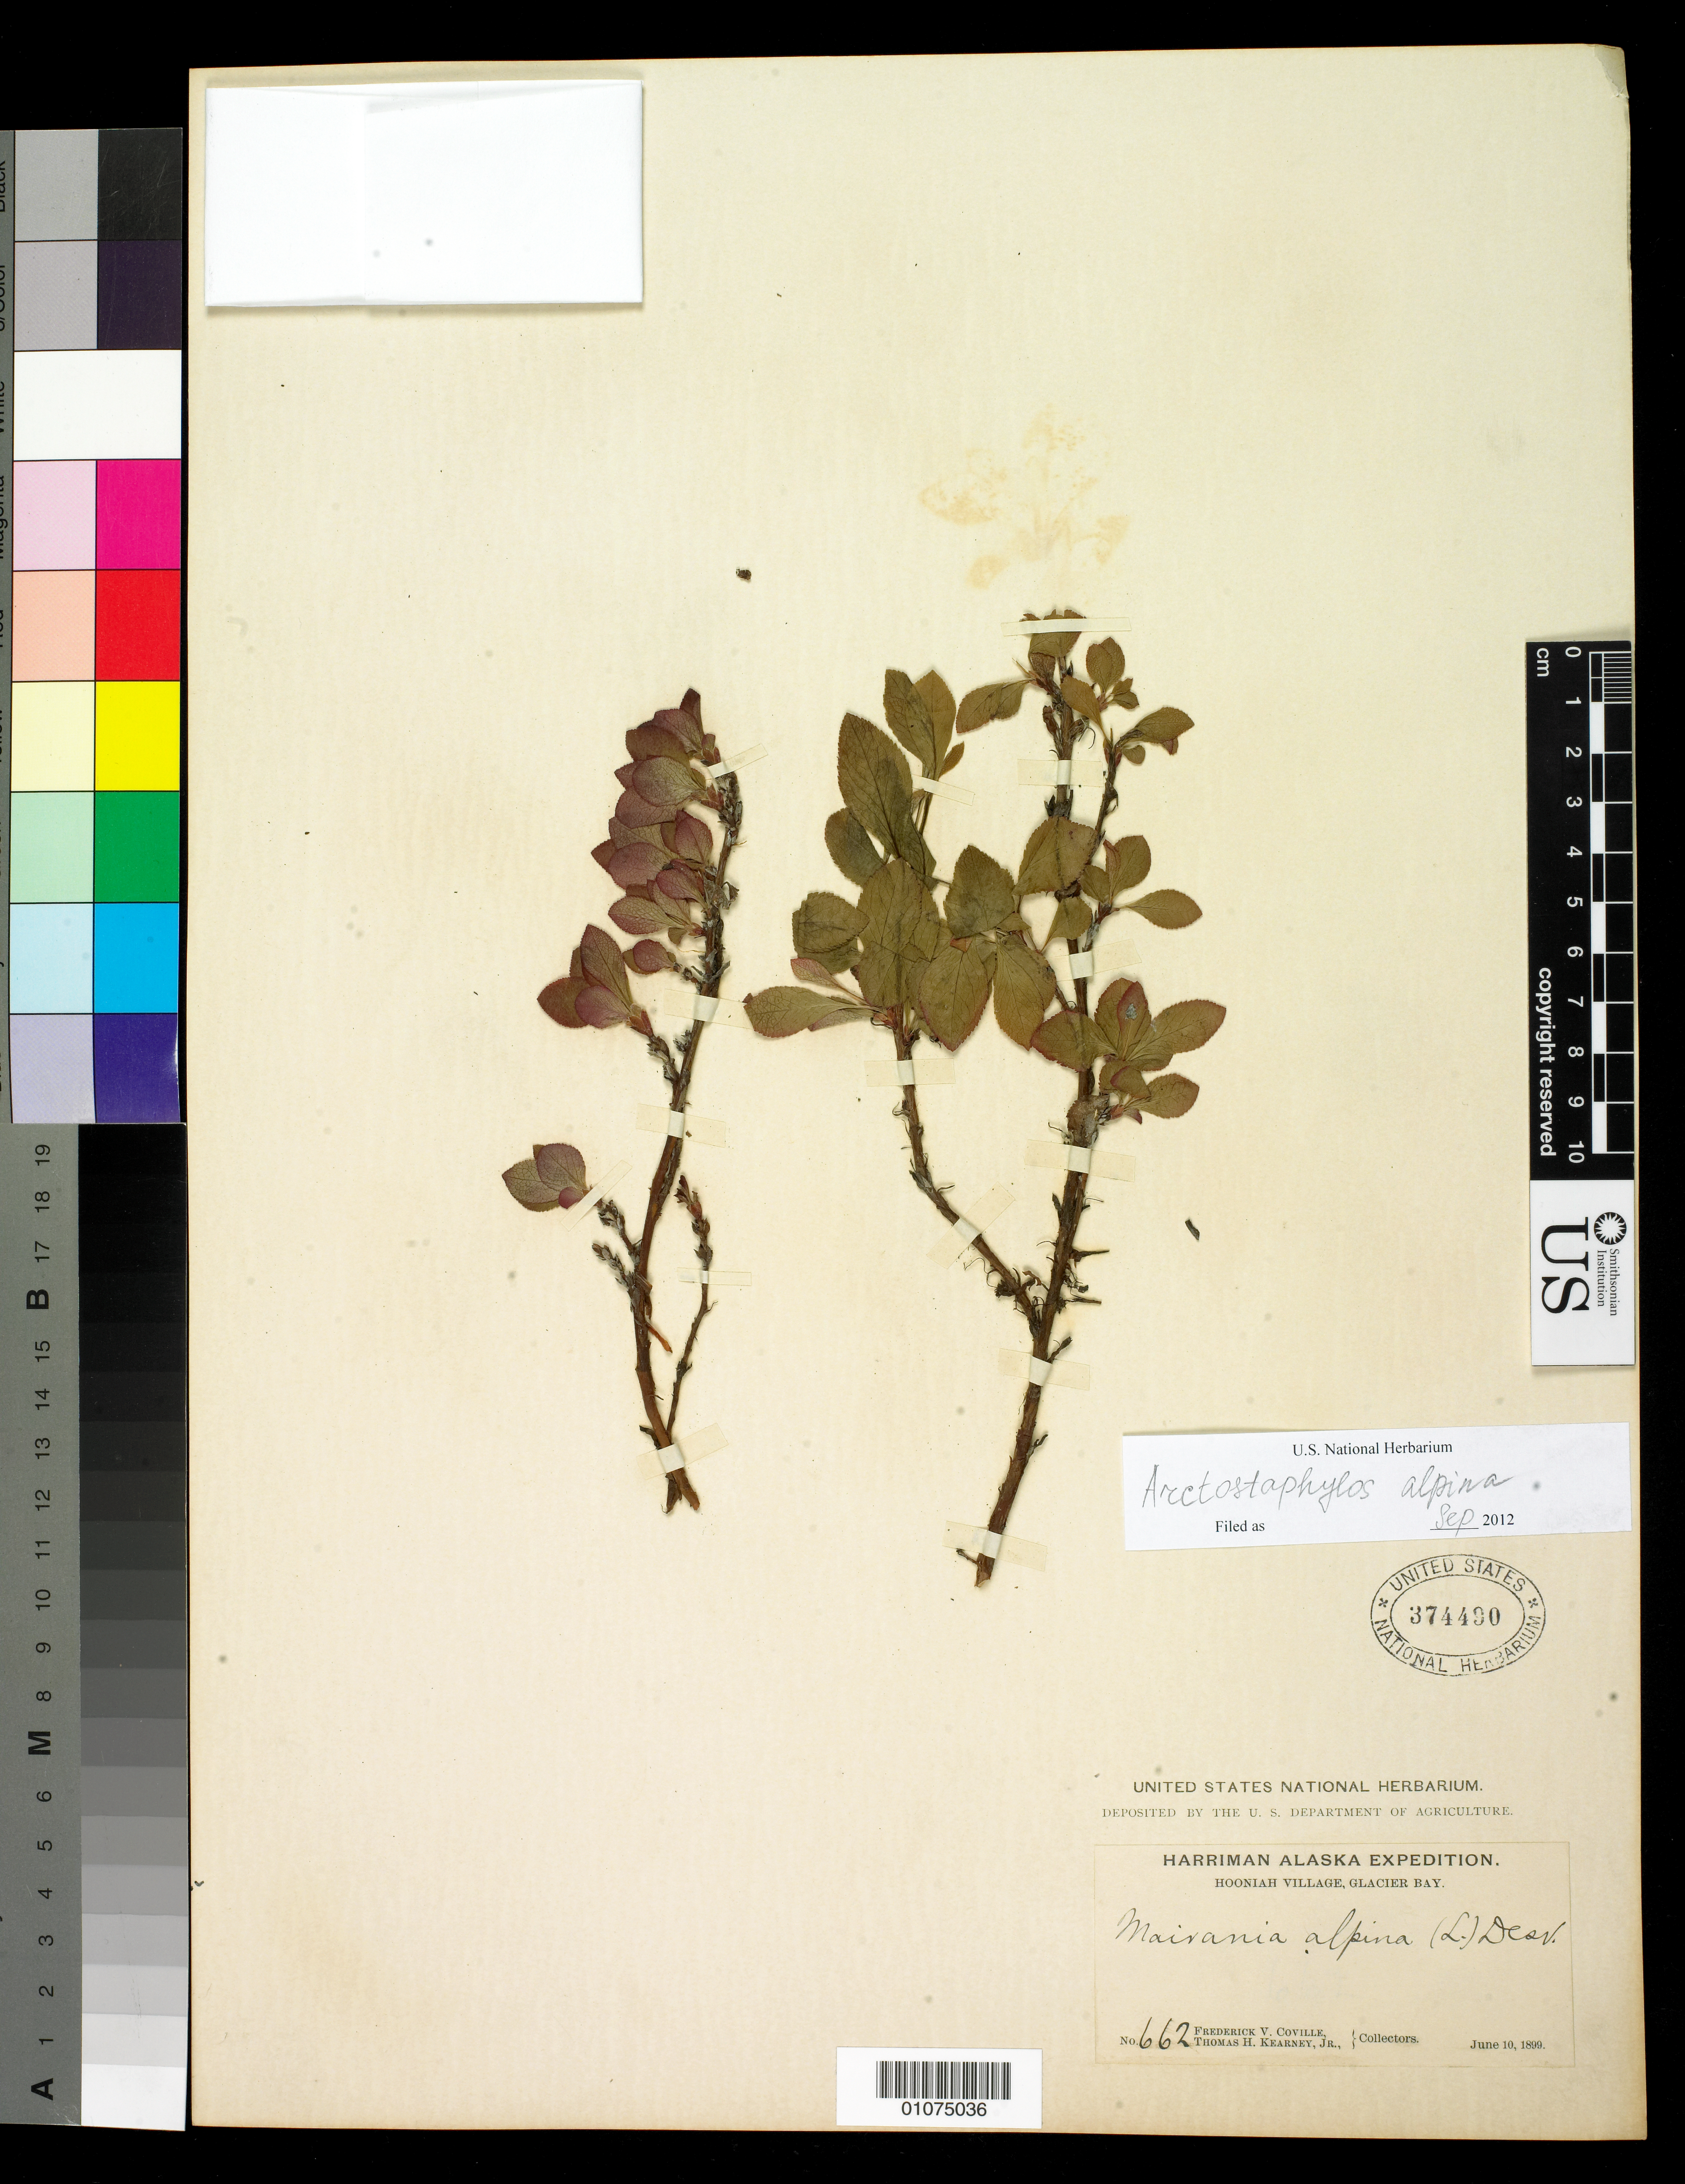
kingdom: Plantae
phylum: Tracheophyta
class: Magnoliopsida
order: Ericales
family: Ericaceae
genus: Arctostaphylos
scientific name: Arctostaphylos alpina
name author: (L.) Spreng.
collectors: F. V. Coville & T. H. Kearney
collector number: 662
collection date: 1899-06-10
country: United States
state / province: Alaska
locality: Hooniah Village, Glacier Bay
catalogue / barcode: US 374490